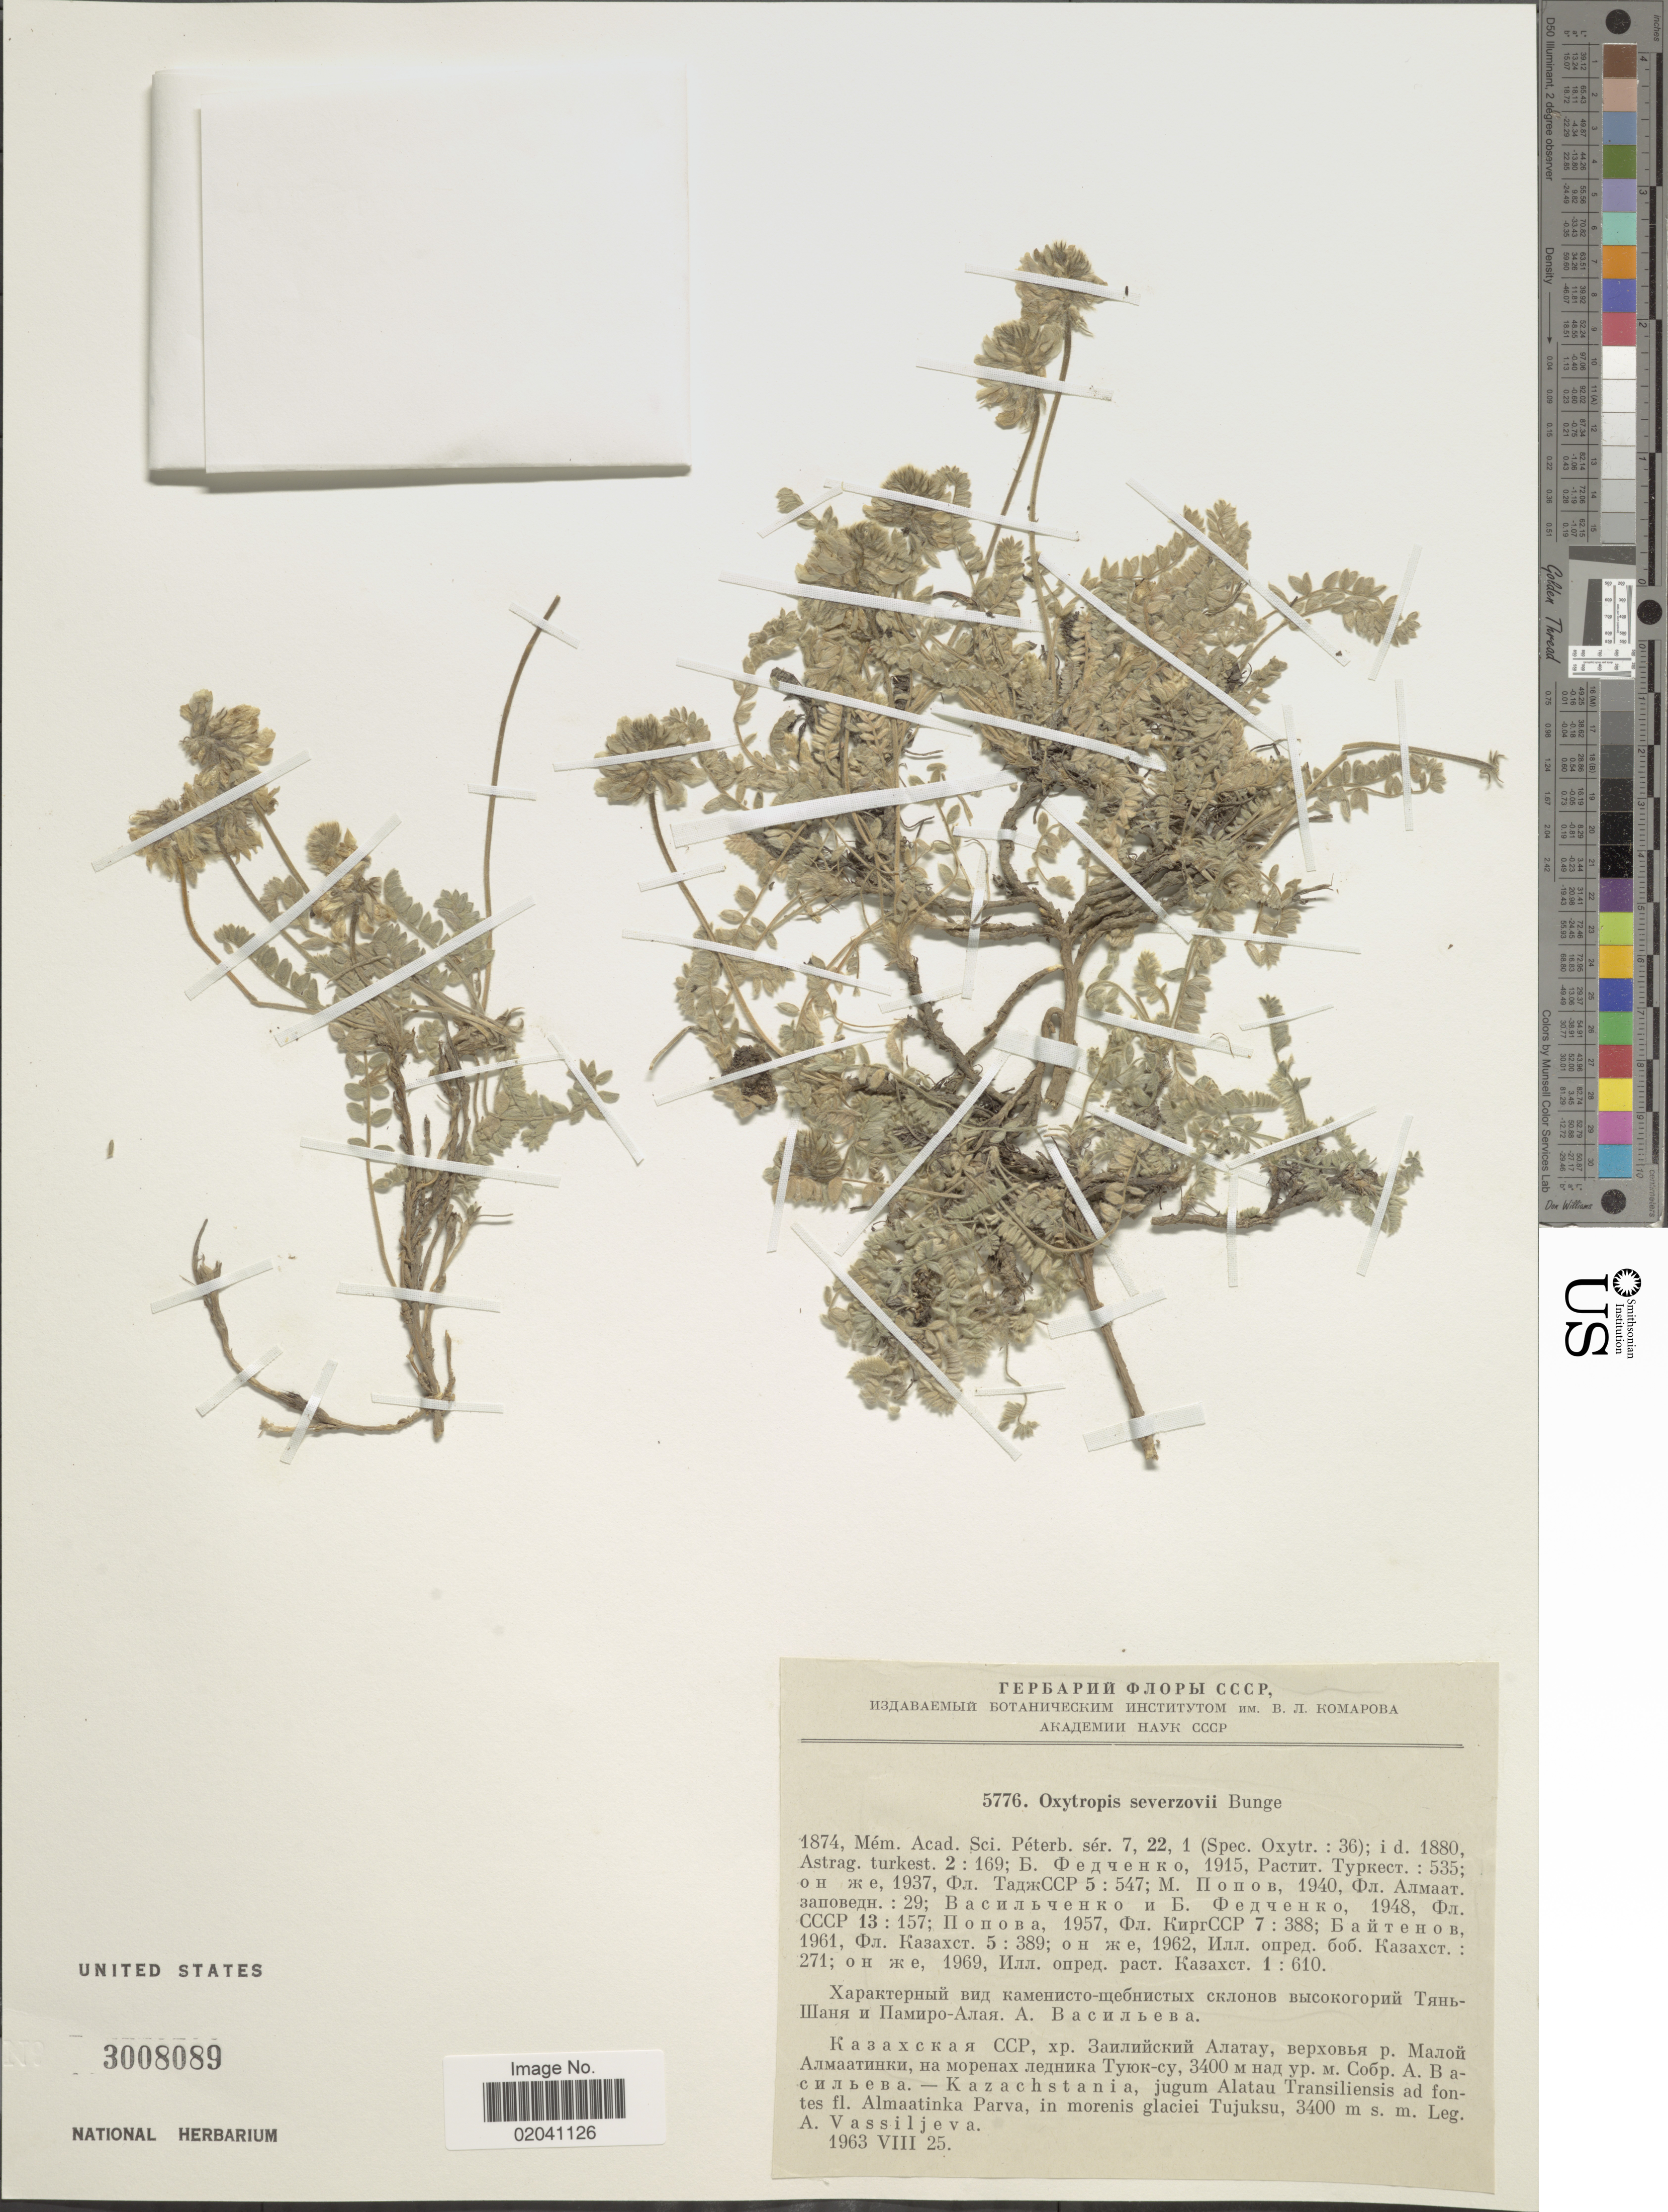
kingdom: Plantae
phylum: Tracheophyta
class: Magnoliopsida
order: Fabales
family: Fabaceae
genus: Oxytropis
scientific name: Oxytropis sewerzowii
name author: Bunge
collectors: A. Vassiljeva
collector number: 5776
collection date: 1963-08-25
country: Kazakhstan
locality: Kazachstania, jugum Alatau Transiliensis ad fontes fl. Almaatinka Parva, in morenis glaciei Tujuksu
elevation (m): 3400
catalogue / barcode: US 3008089